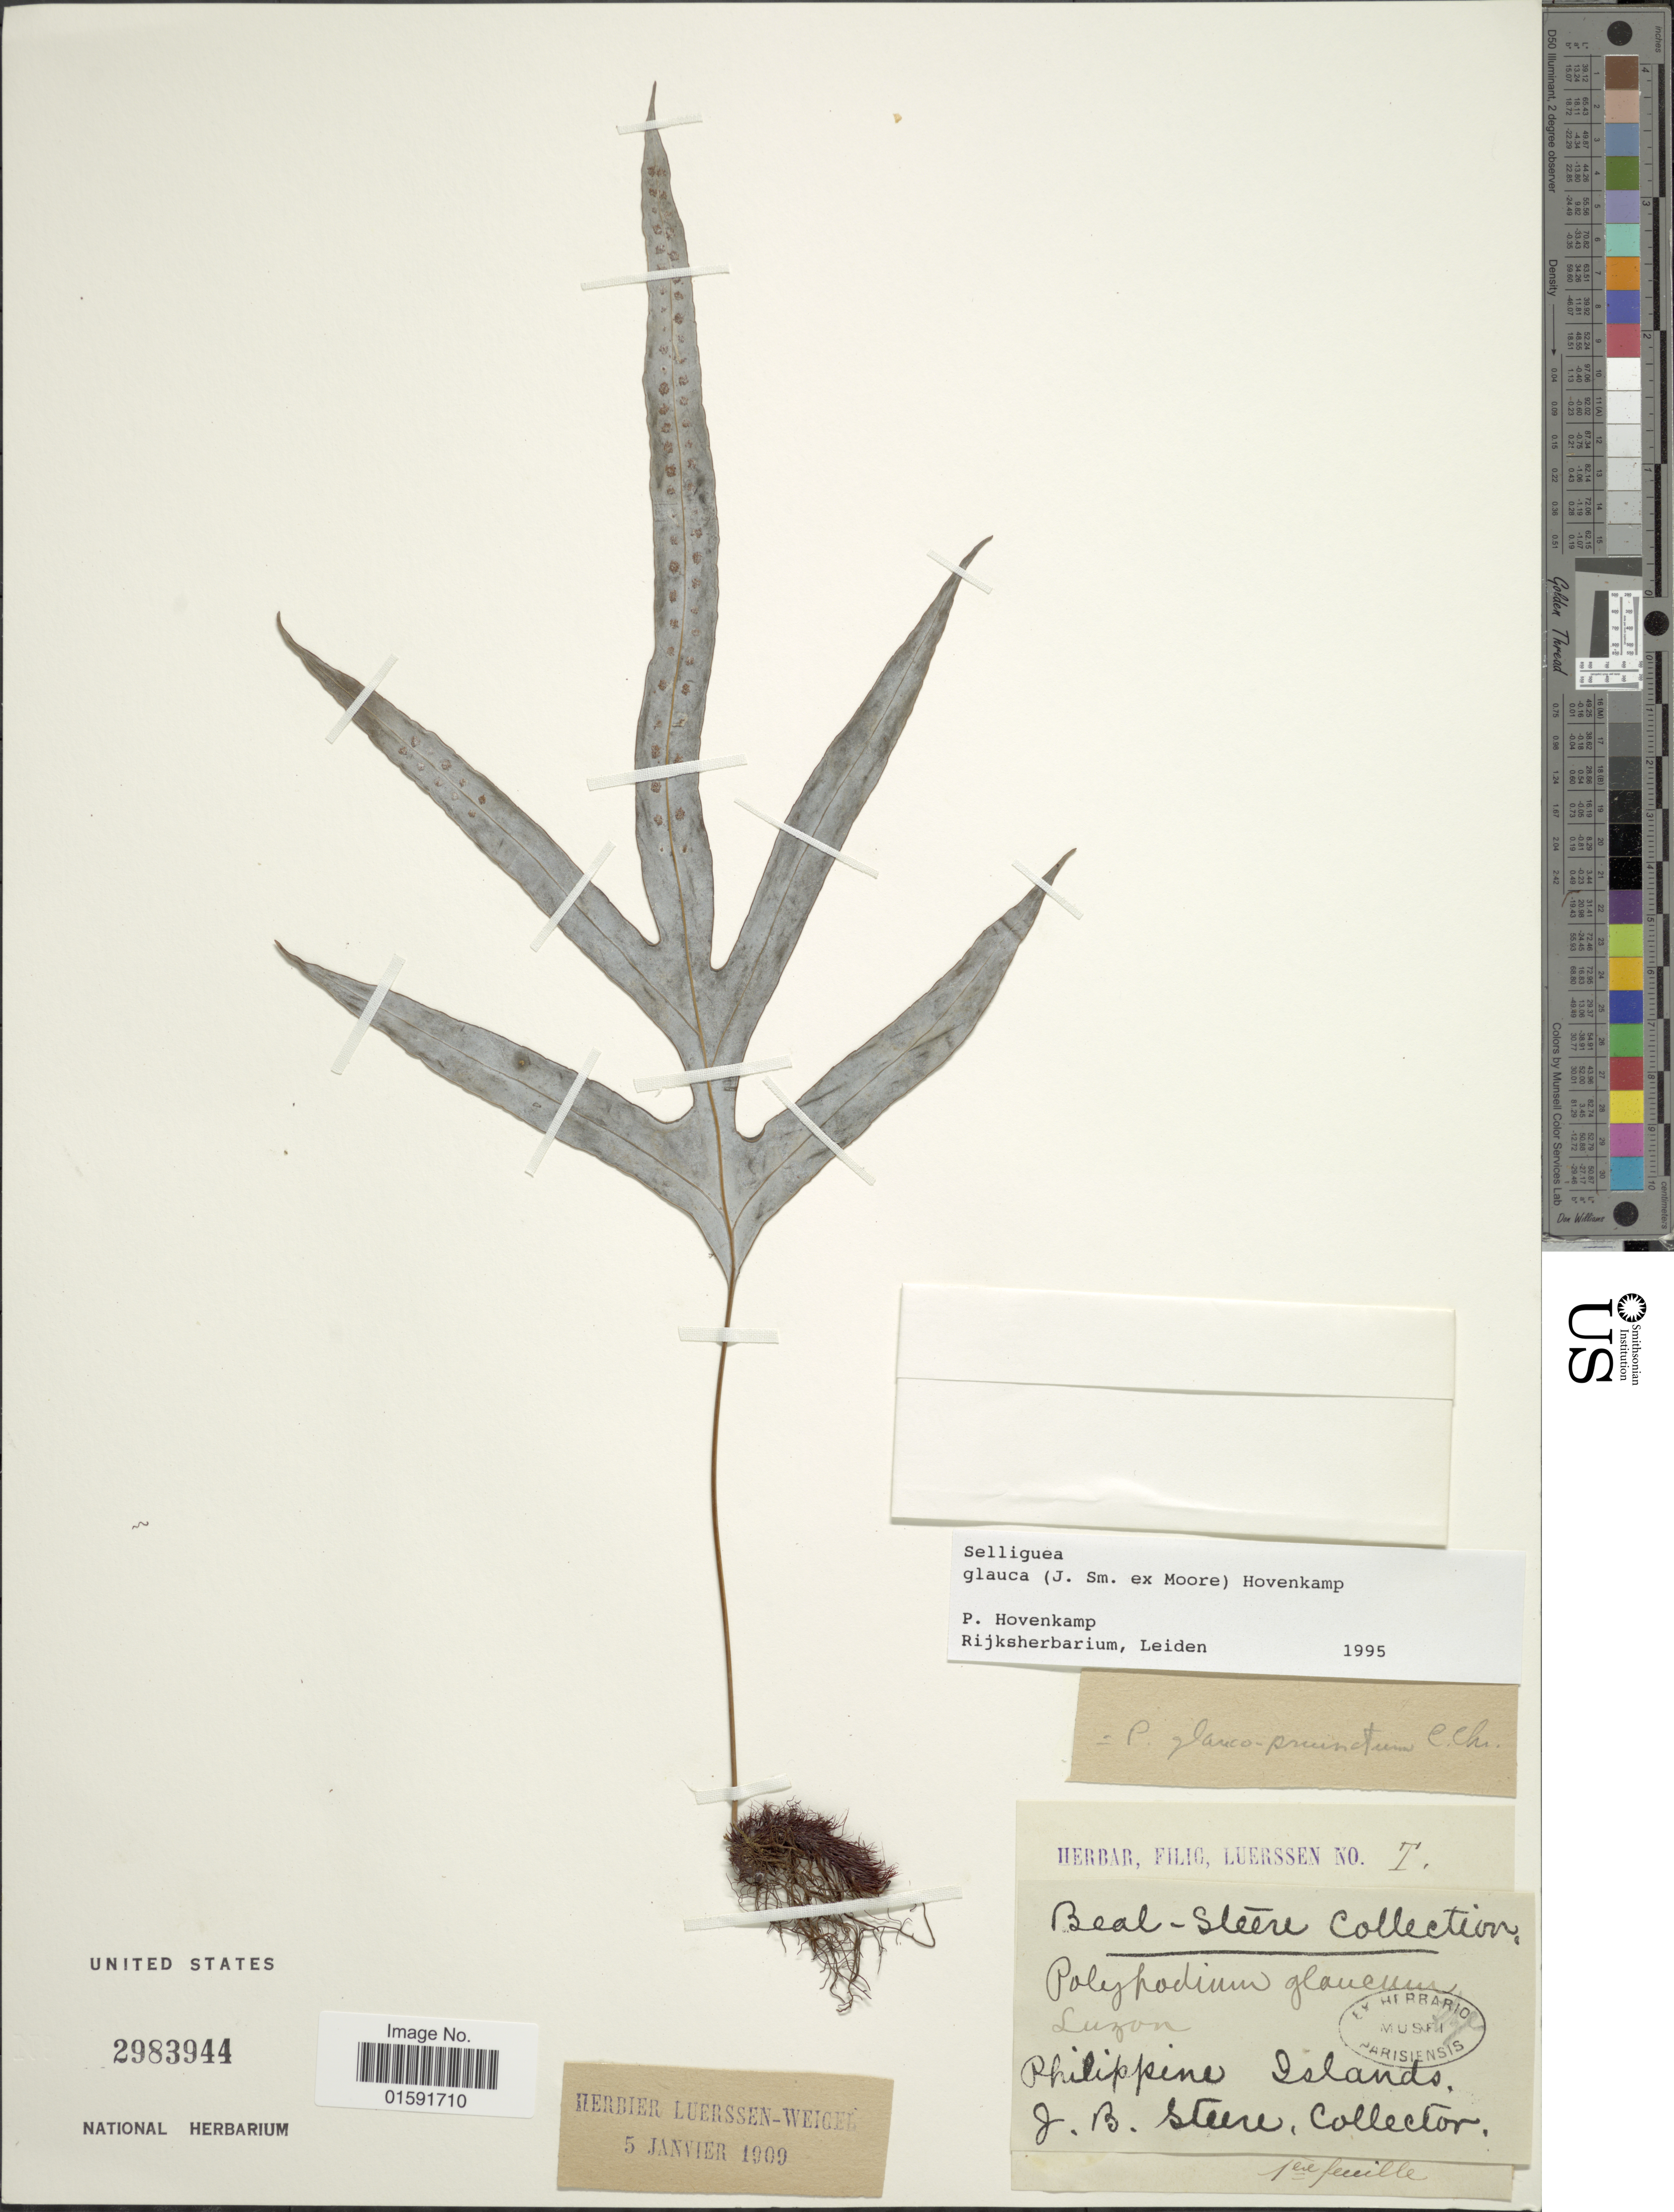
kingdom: Plantae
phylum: Tracheophyta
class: Polypodiopsida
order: Polypodiales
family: Polypodiaceae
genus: Selliguea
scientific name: Selliguea glauca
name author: (J. Sm. ex Brack.) Hovenkamp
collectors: J. B. Steere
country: Philippines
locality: Luzon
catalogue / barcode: US 2983944